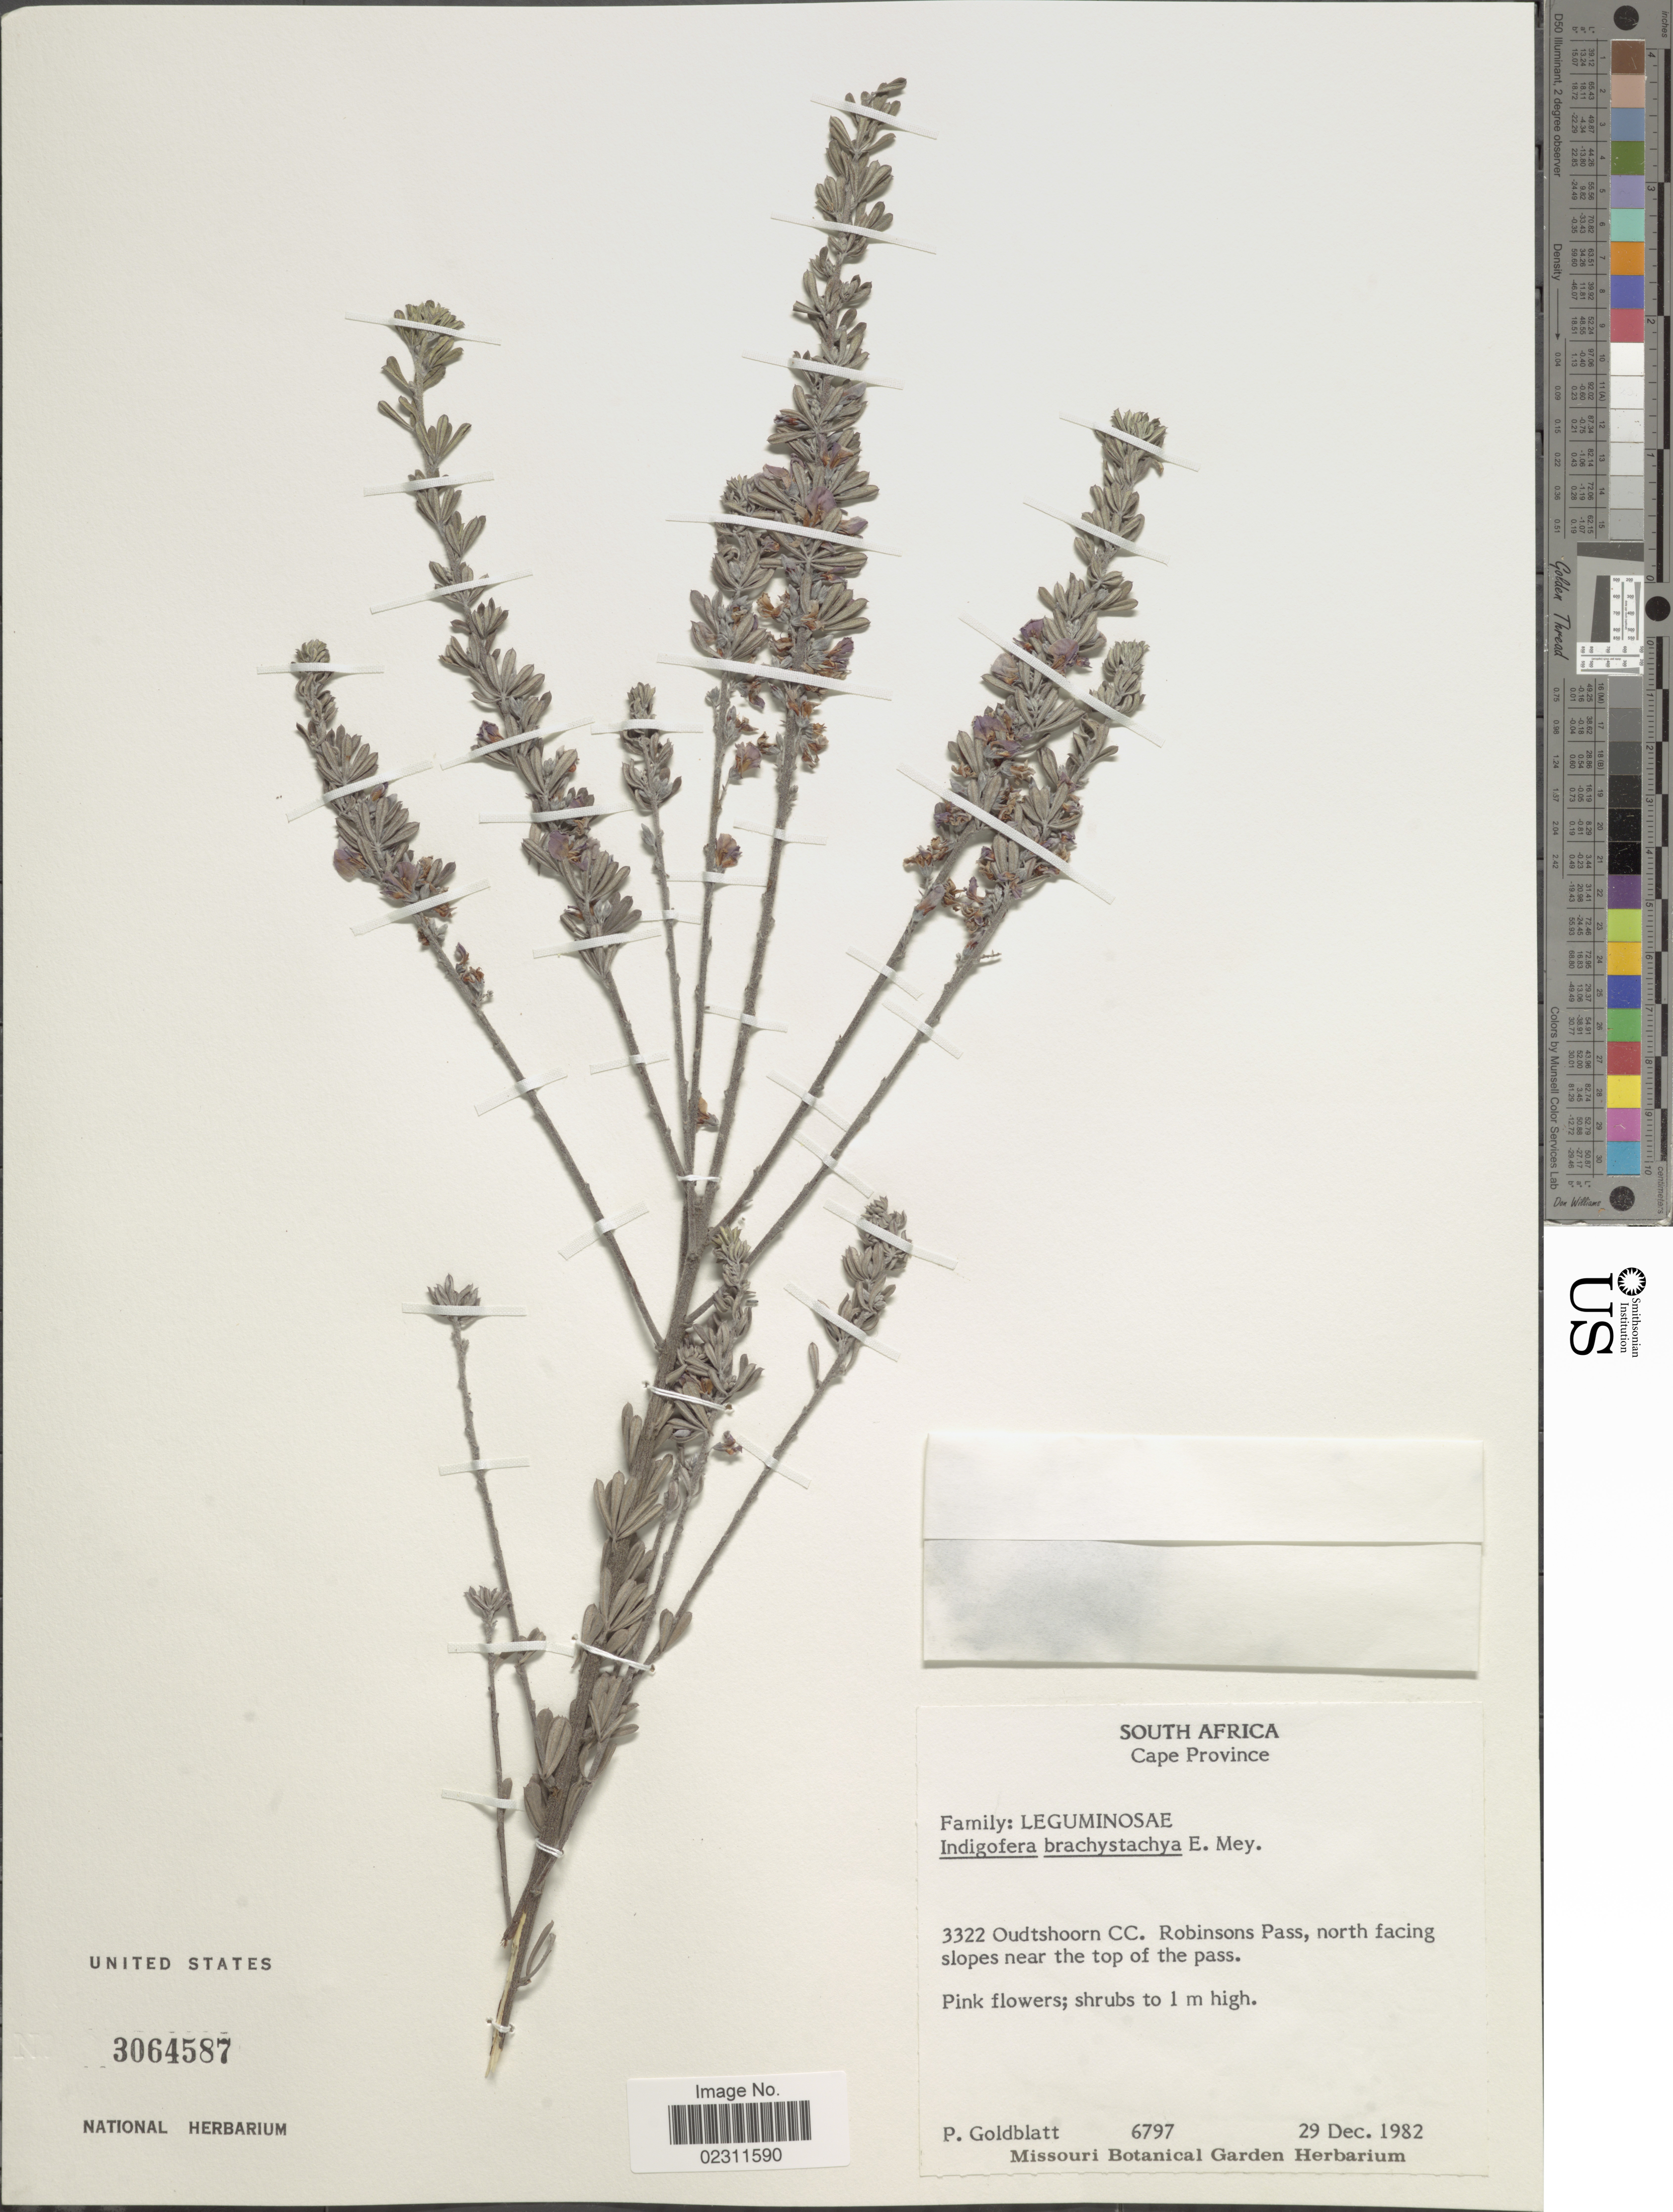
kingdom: Plantae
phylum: Tracheophyta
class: Magnoliopsida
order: Fabales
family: Fabaceae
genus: Indigofera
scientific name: Indigofera brachystachya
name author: (DC.) E. Mey.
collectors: P. Goldblatt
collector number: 6797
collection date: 1982-12-29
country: South Africa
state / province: Western Cape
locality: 3322 Oudtshoorn CC. Robinsons Pass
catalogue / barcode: US 3064587